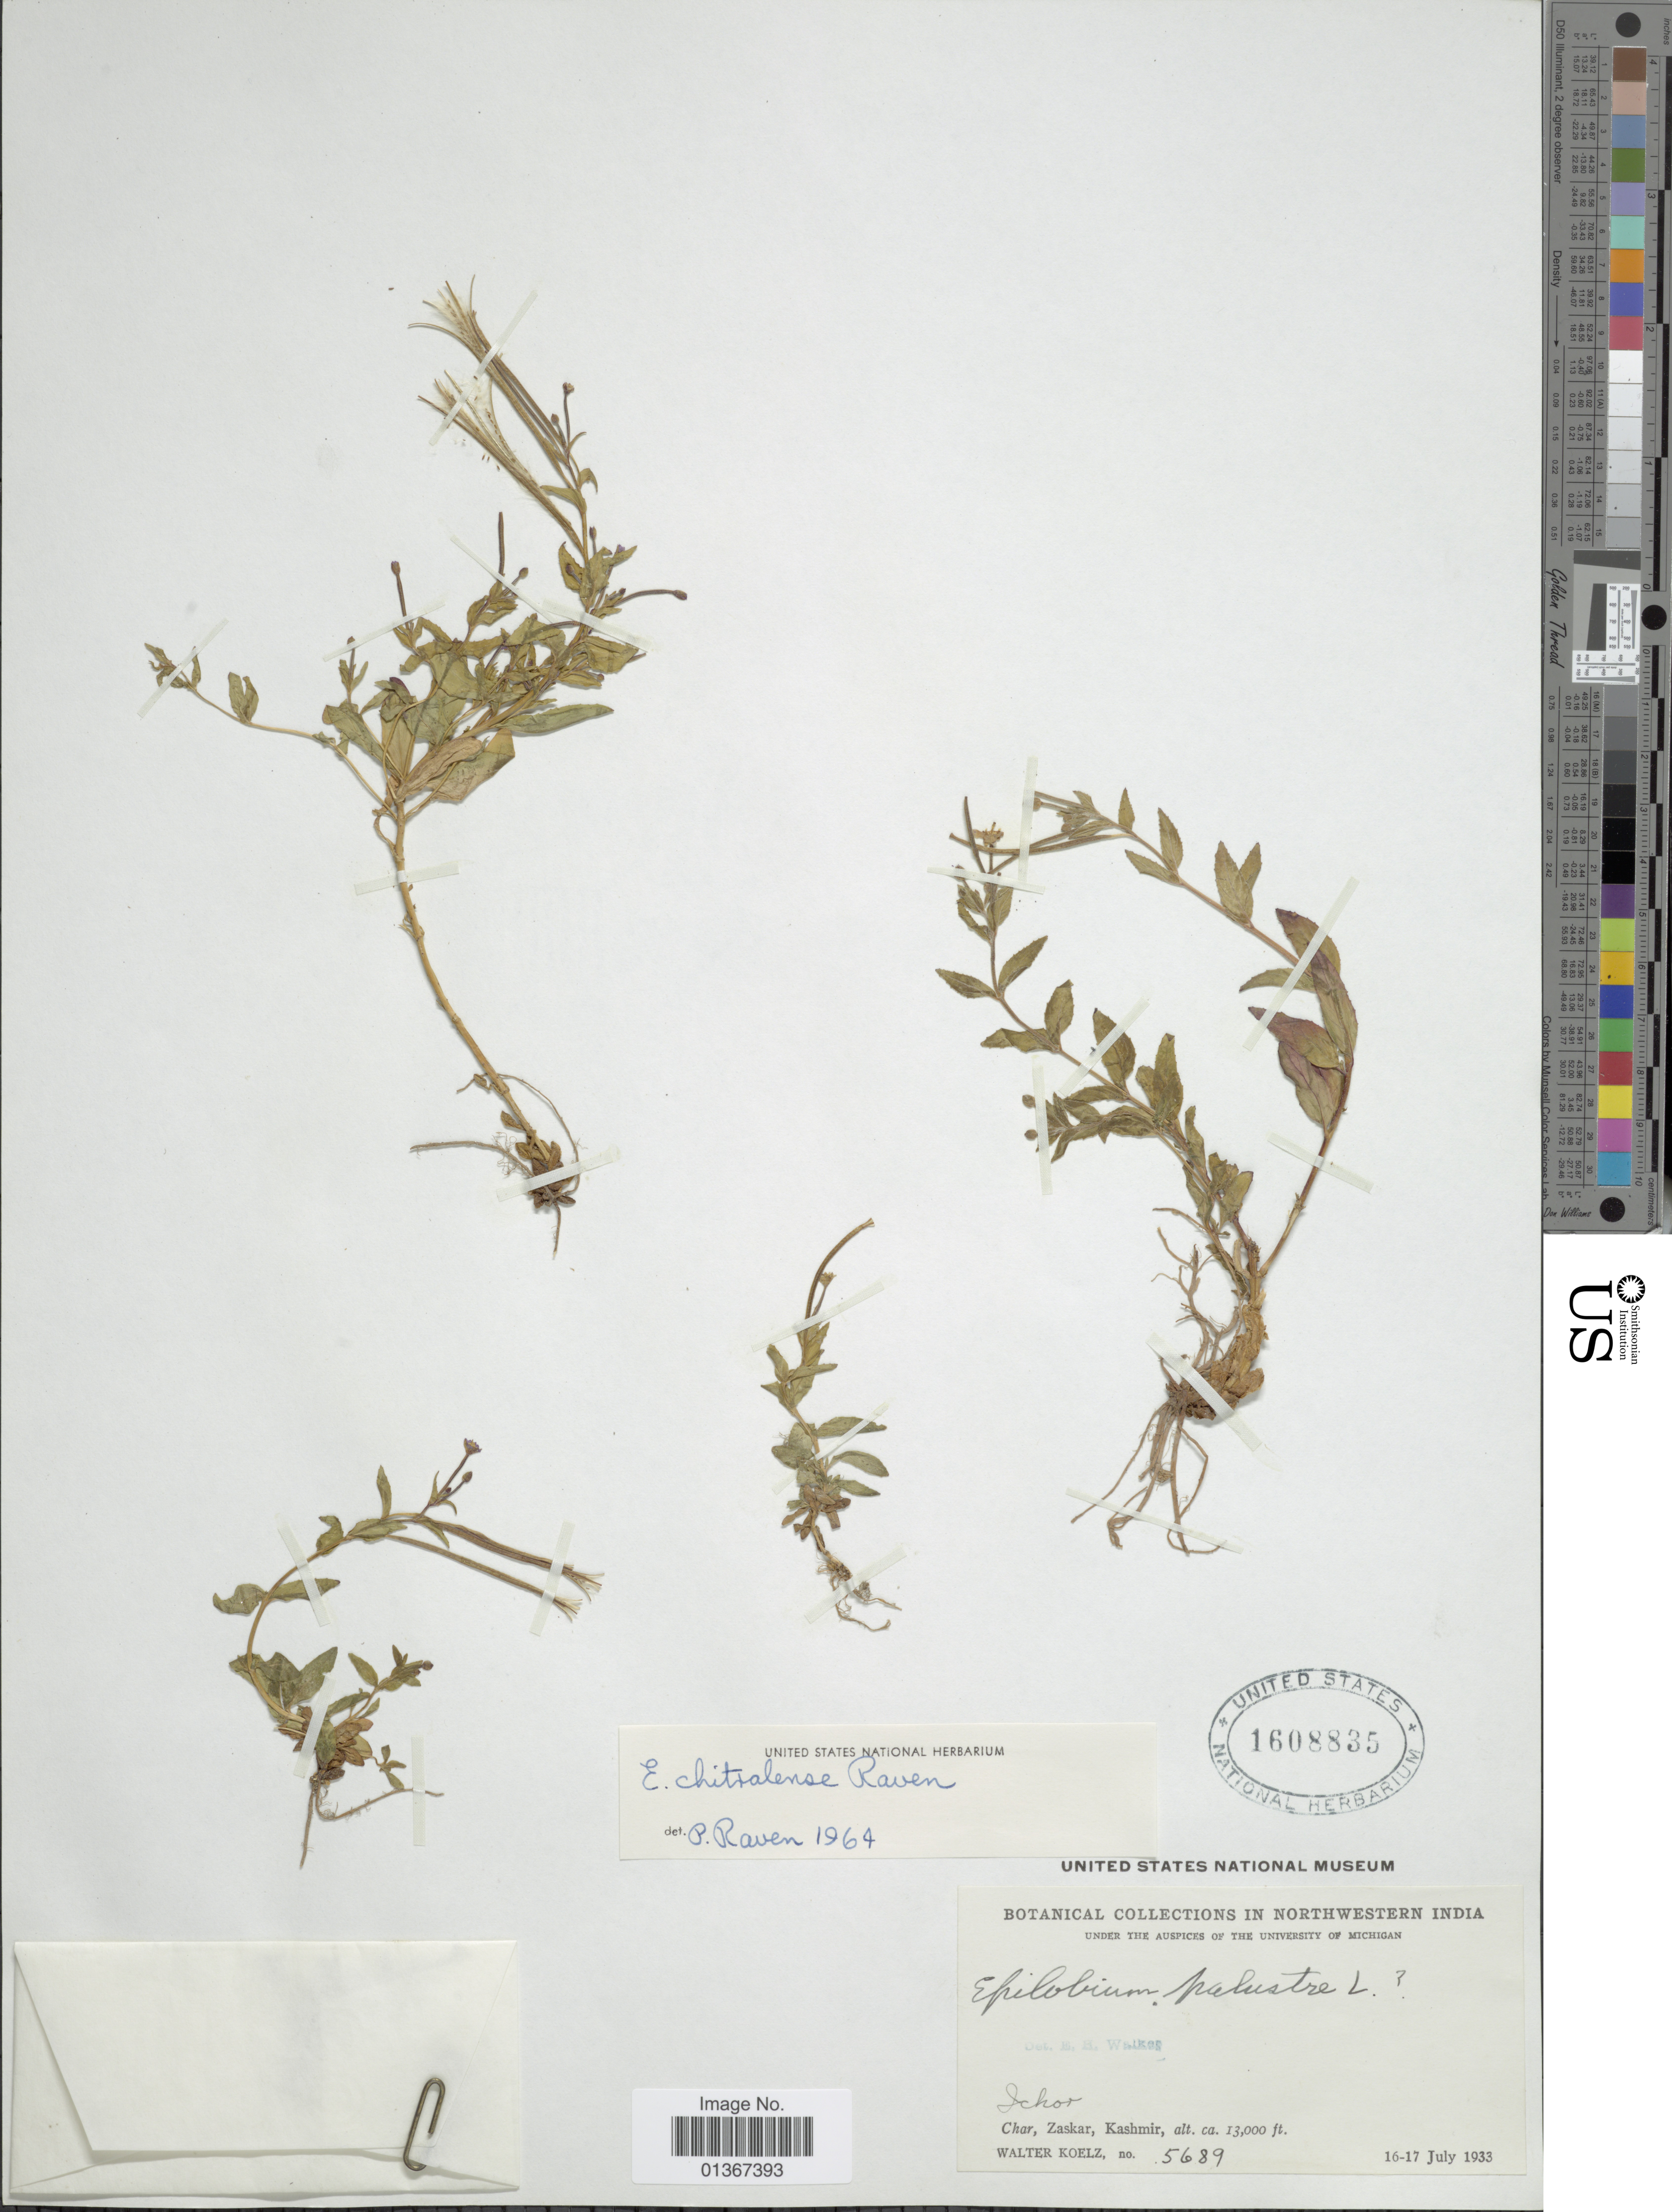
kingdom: Plantae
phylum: Tracheophyta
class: Magnoliopsida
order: Myrtales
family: Onagraceae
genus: Epilobium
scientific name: Epilobium chitralense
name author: P.H. Raven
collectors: W. N. Koelz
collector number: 5689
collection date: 1933-07-16/1933-07-17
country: India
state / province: Jammu and Kashmir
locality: Ichor. Char, Zaskar, Kashmir.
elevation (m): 3962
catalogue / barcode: US 1608835